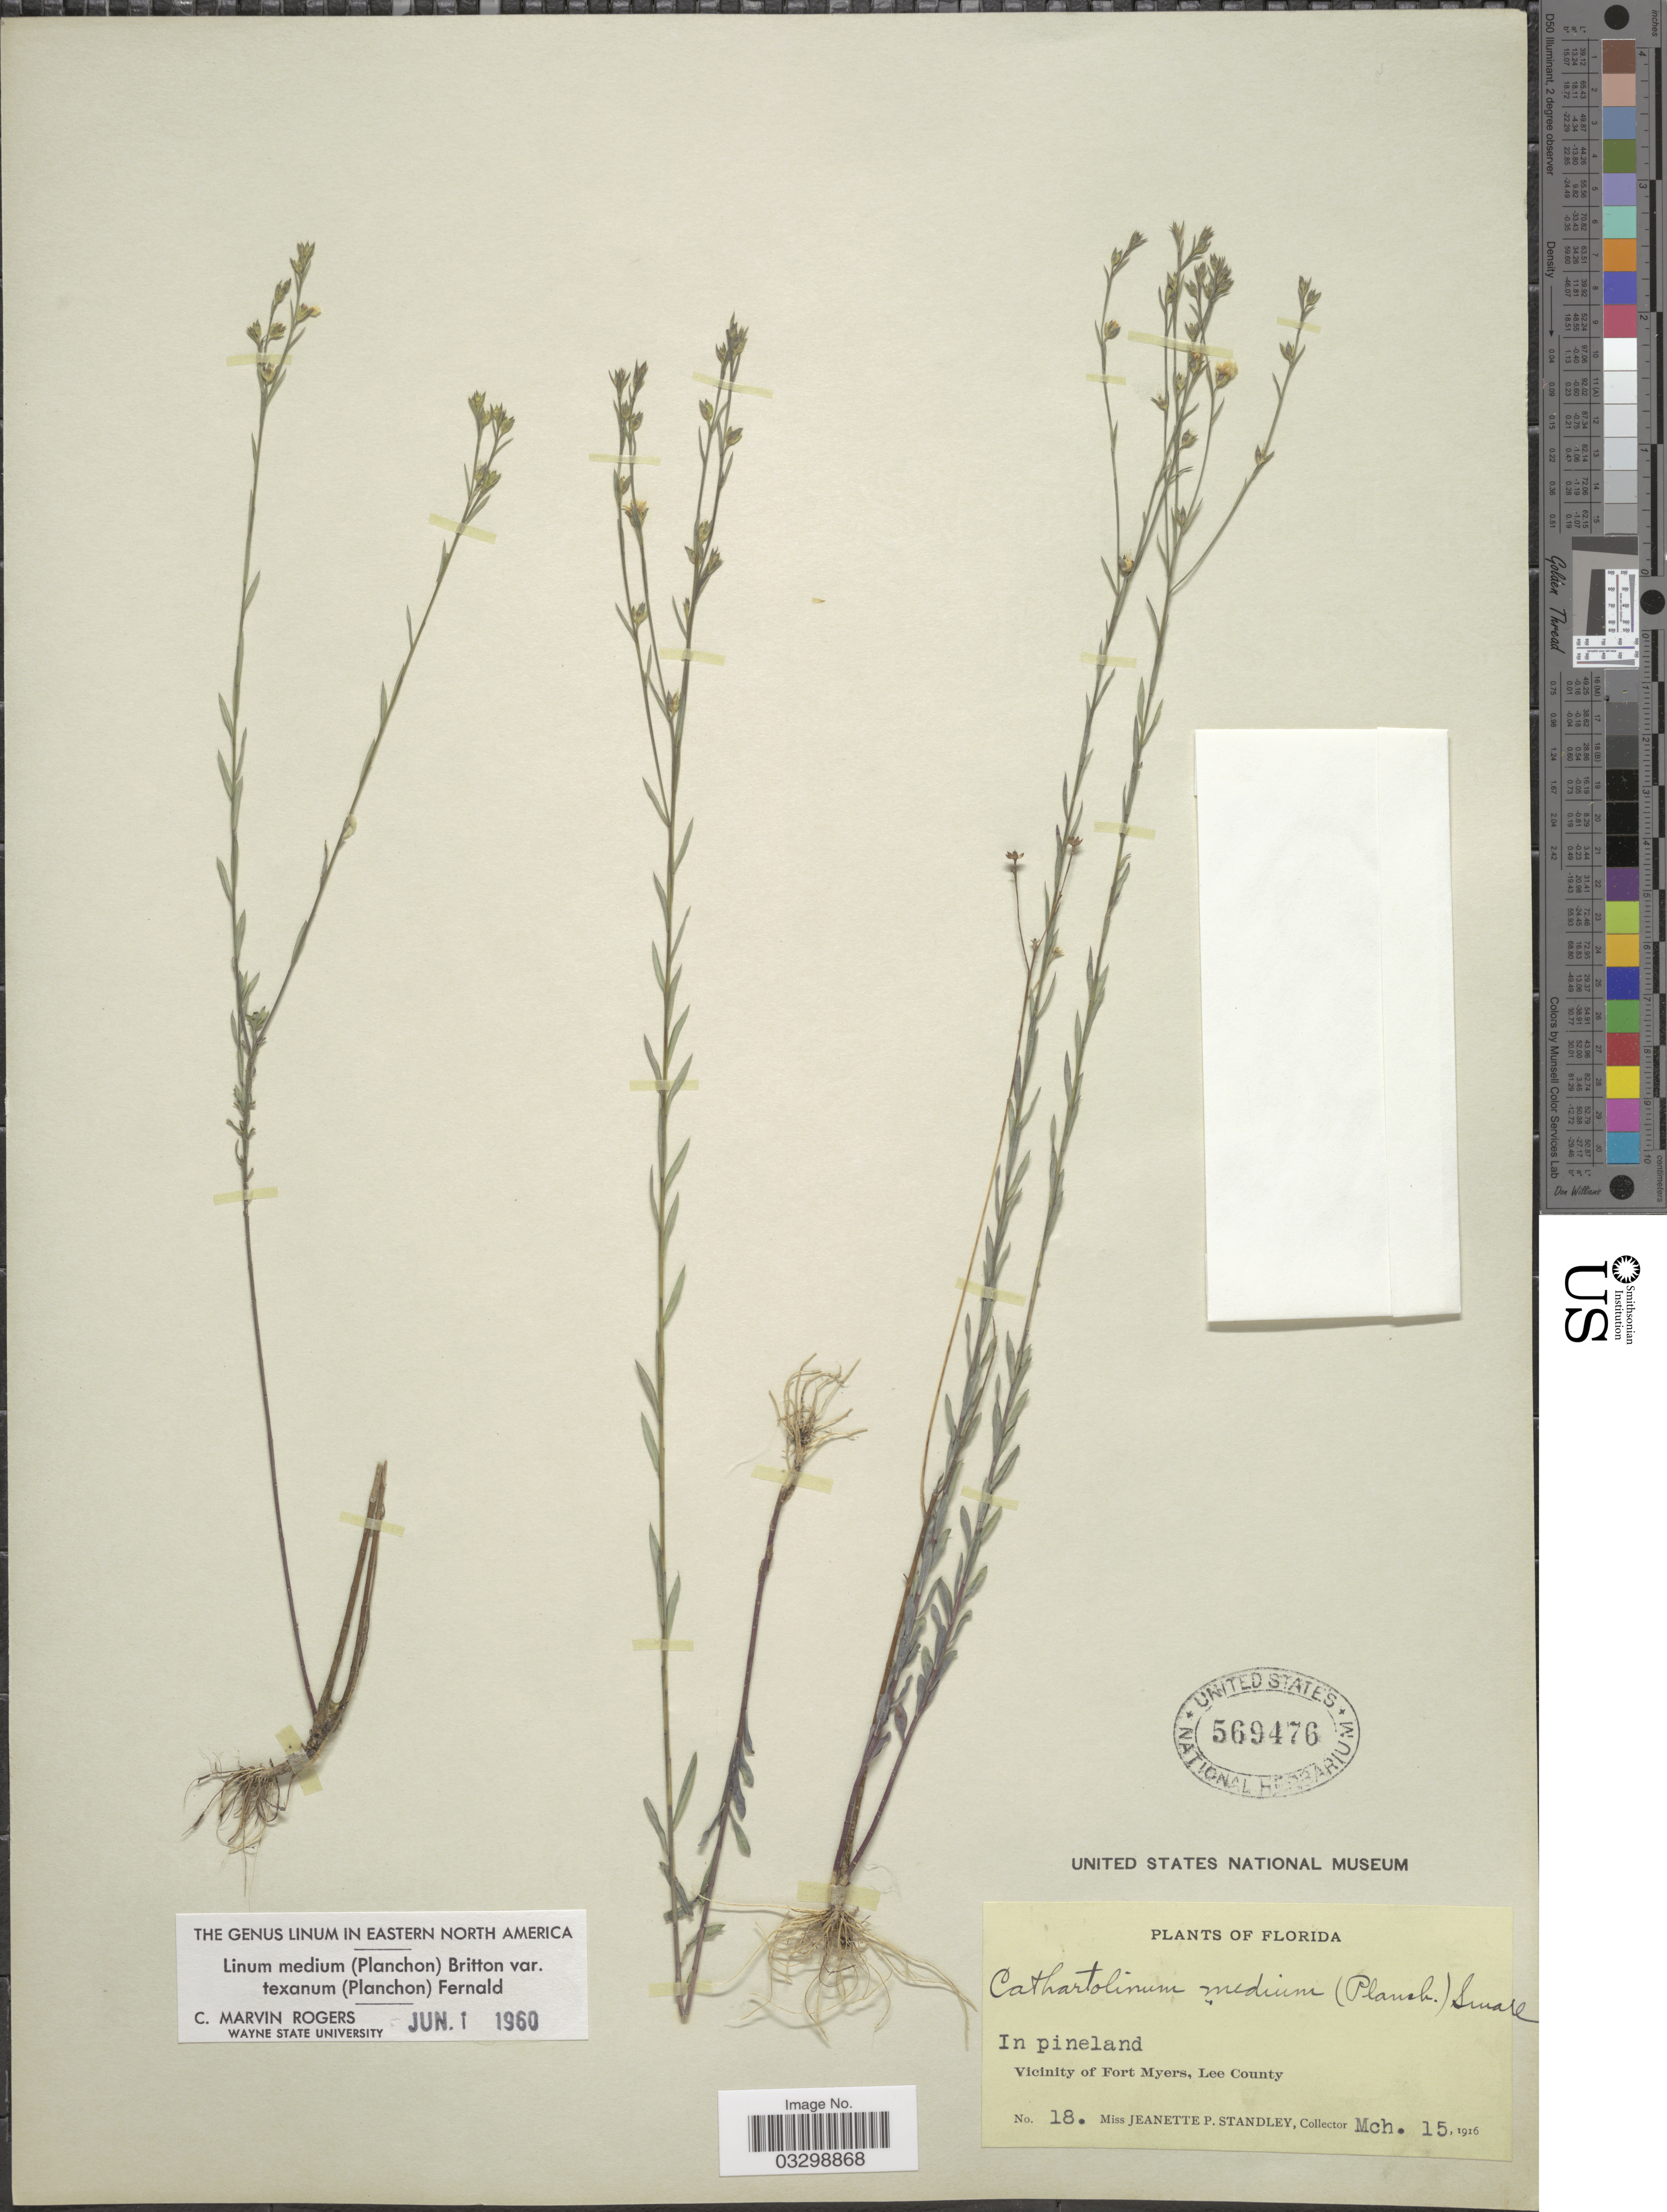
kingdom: Plantae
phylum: Tracheophyta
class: Magnoliopsida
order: Malpighiales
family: Linaceae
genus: Linum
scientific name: Linum medium var. texanum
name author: (Planch.) Fernald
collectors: J. P. Standley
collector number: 18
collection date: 1916-03-15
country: United States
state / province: Florida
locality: Vicinity of Fort Myers, Lee County.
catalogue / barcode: US 569476